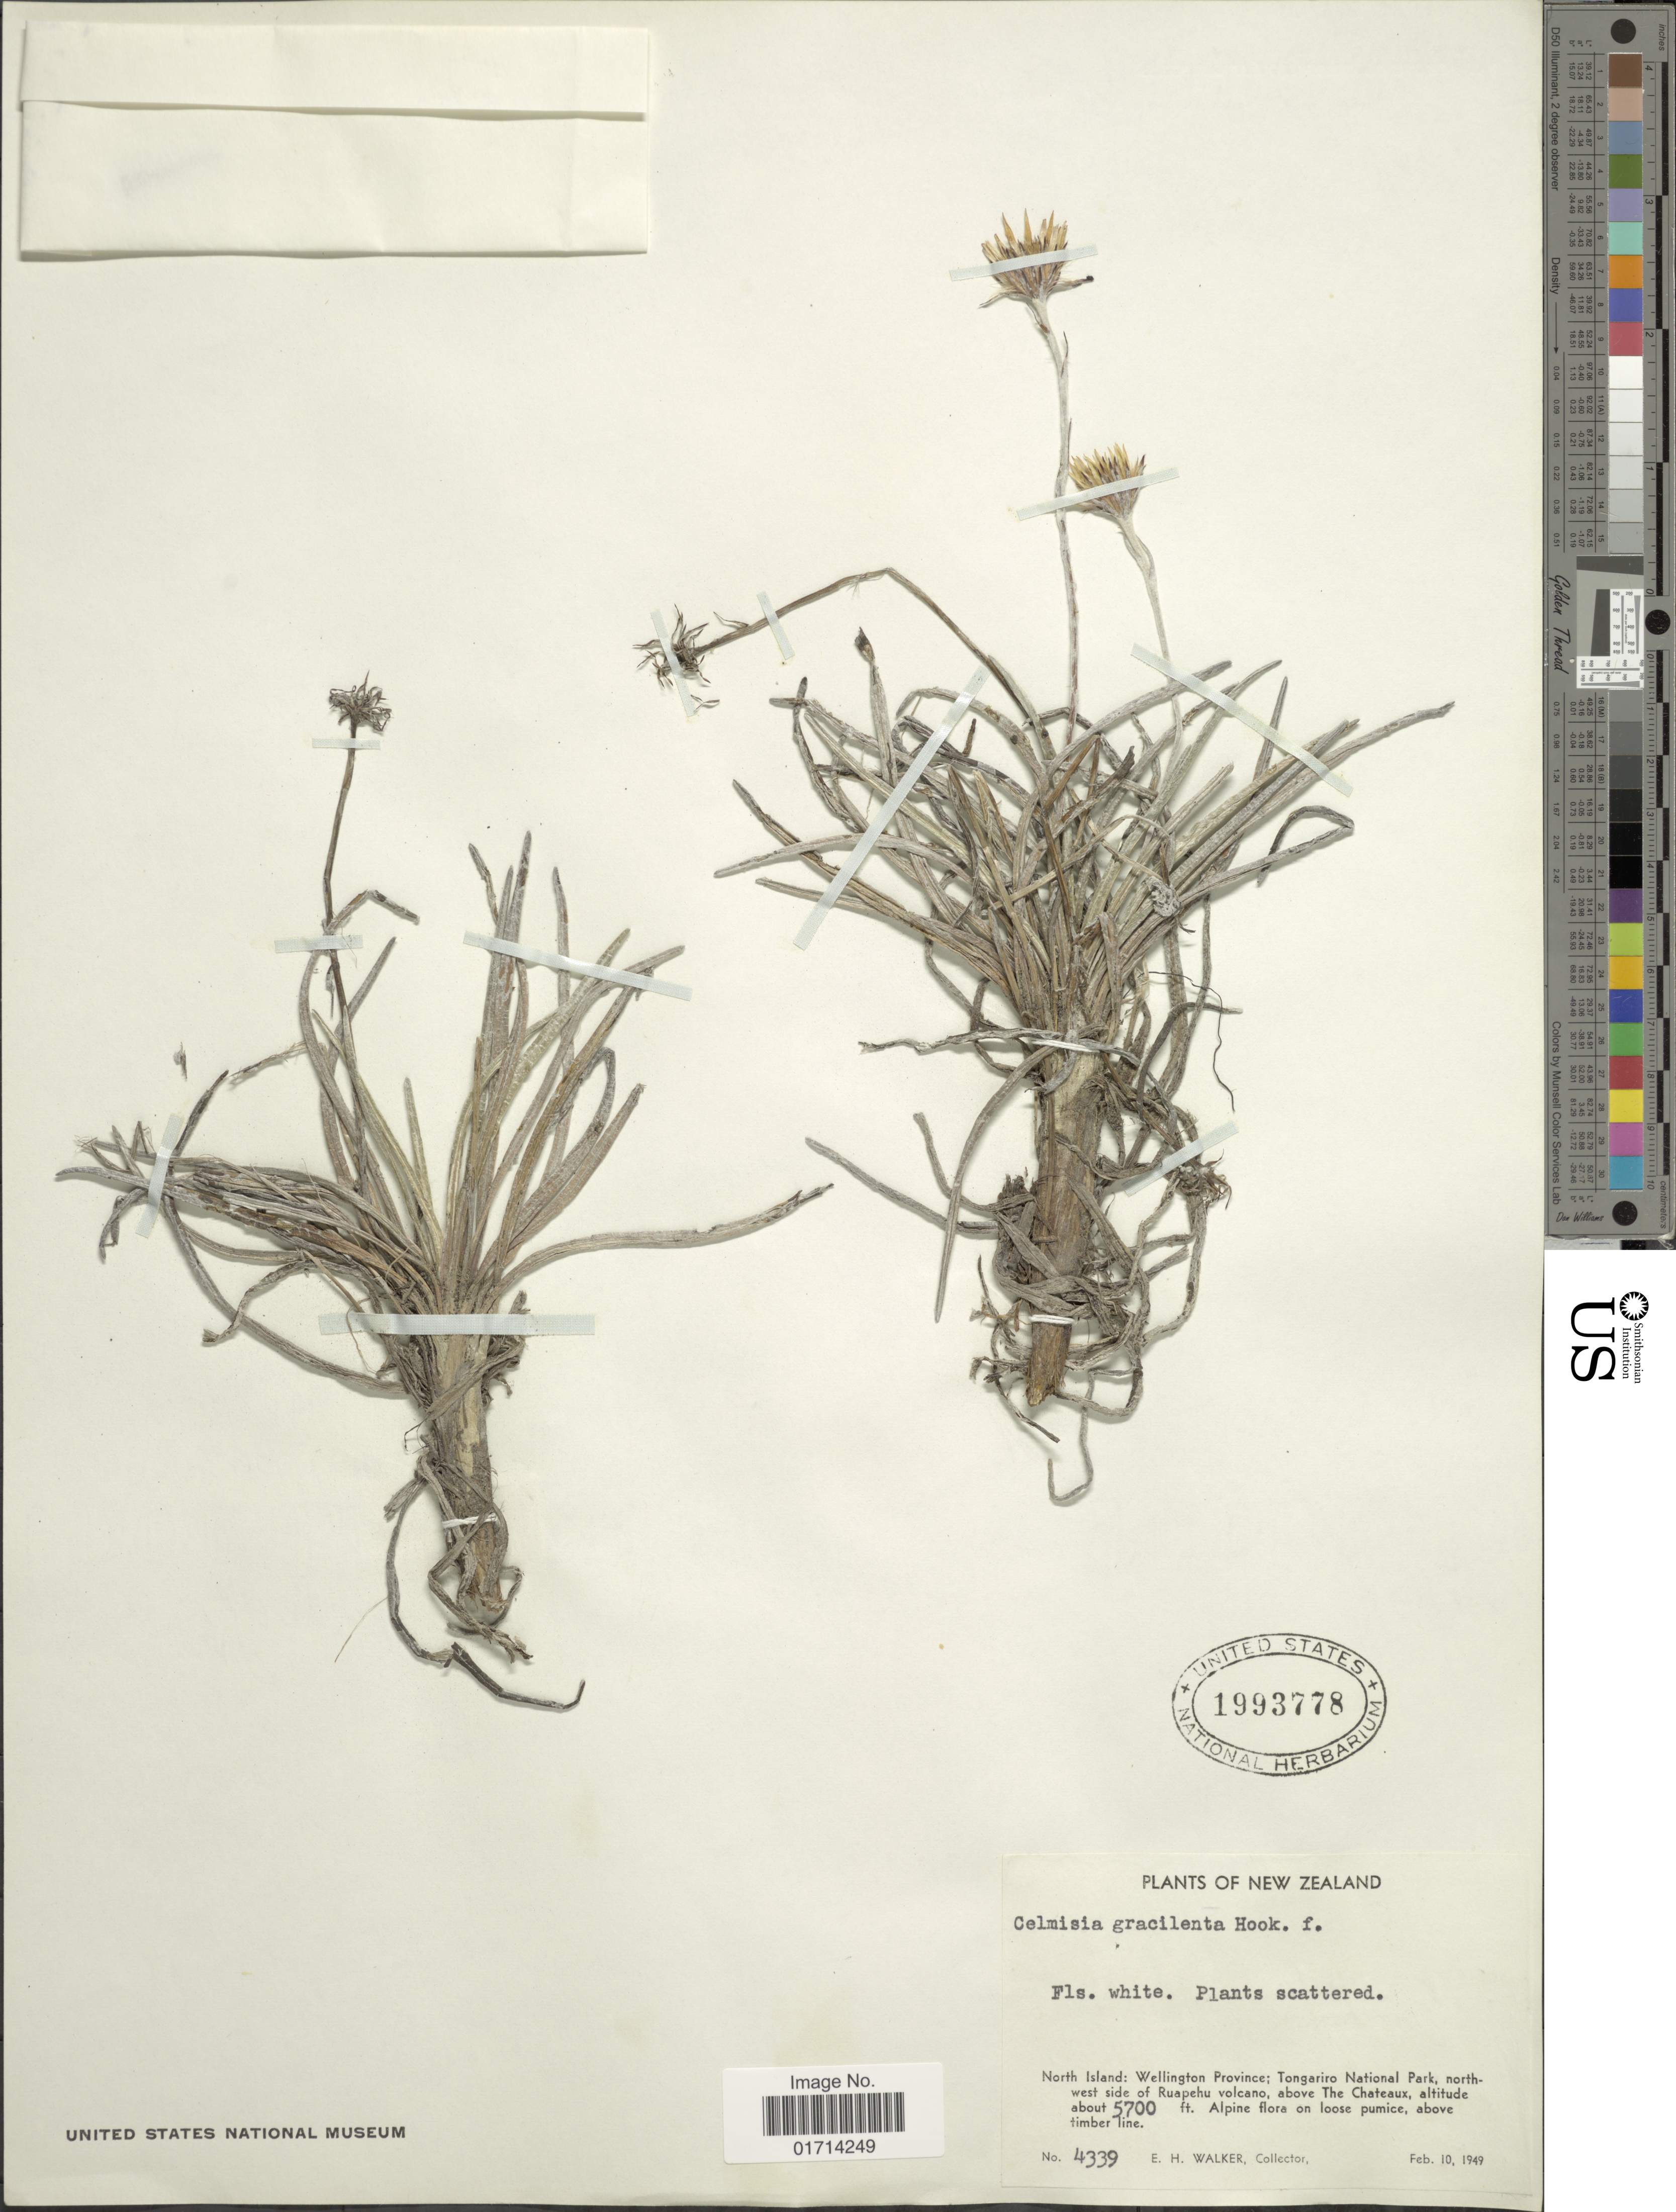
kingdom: Plantae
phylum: Tracheophyta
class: Magnoliopsida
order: Asterales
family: Asteraceae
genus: Celmisia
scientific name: Celmisia gracilenta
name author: Hook. f.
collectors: E. H. Walker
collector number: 4339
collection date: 1949-02-10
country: New Zealand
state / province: Wellington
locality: North Island: Wellington Province: Tongariro National Park, north west side of Ruapehe volcano, above the Chateaux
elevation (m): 1737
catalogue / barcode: US 1993778